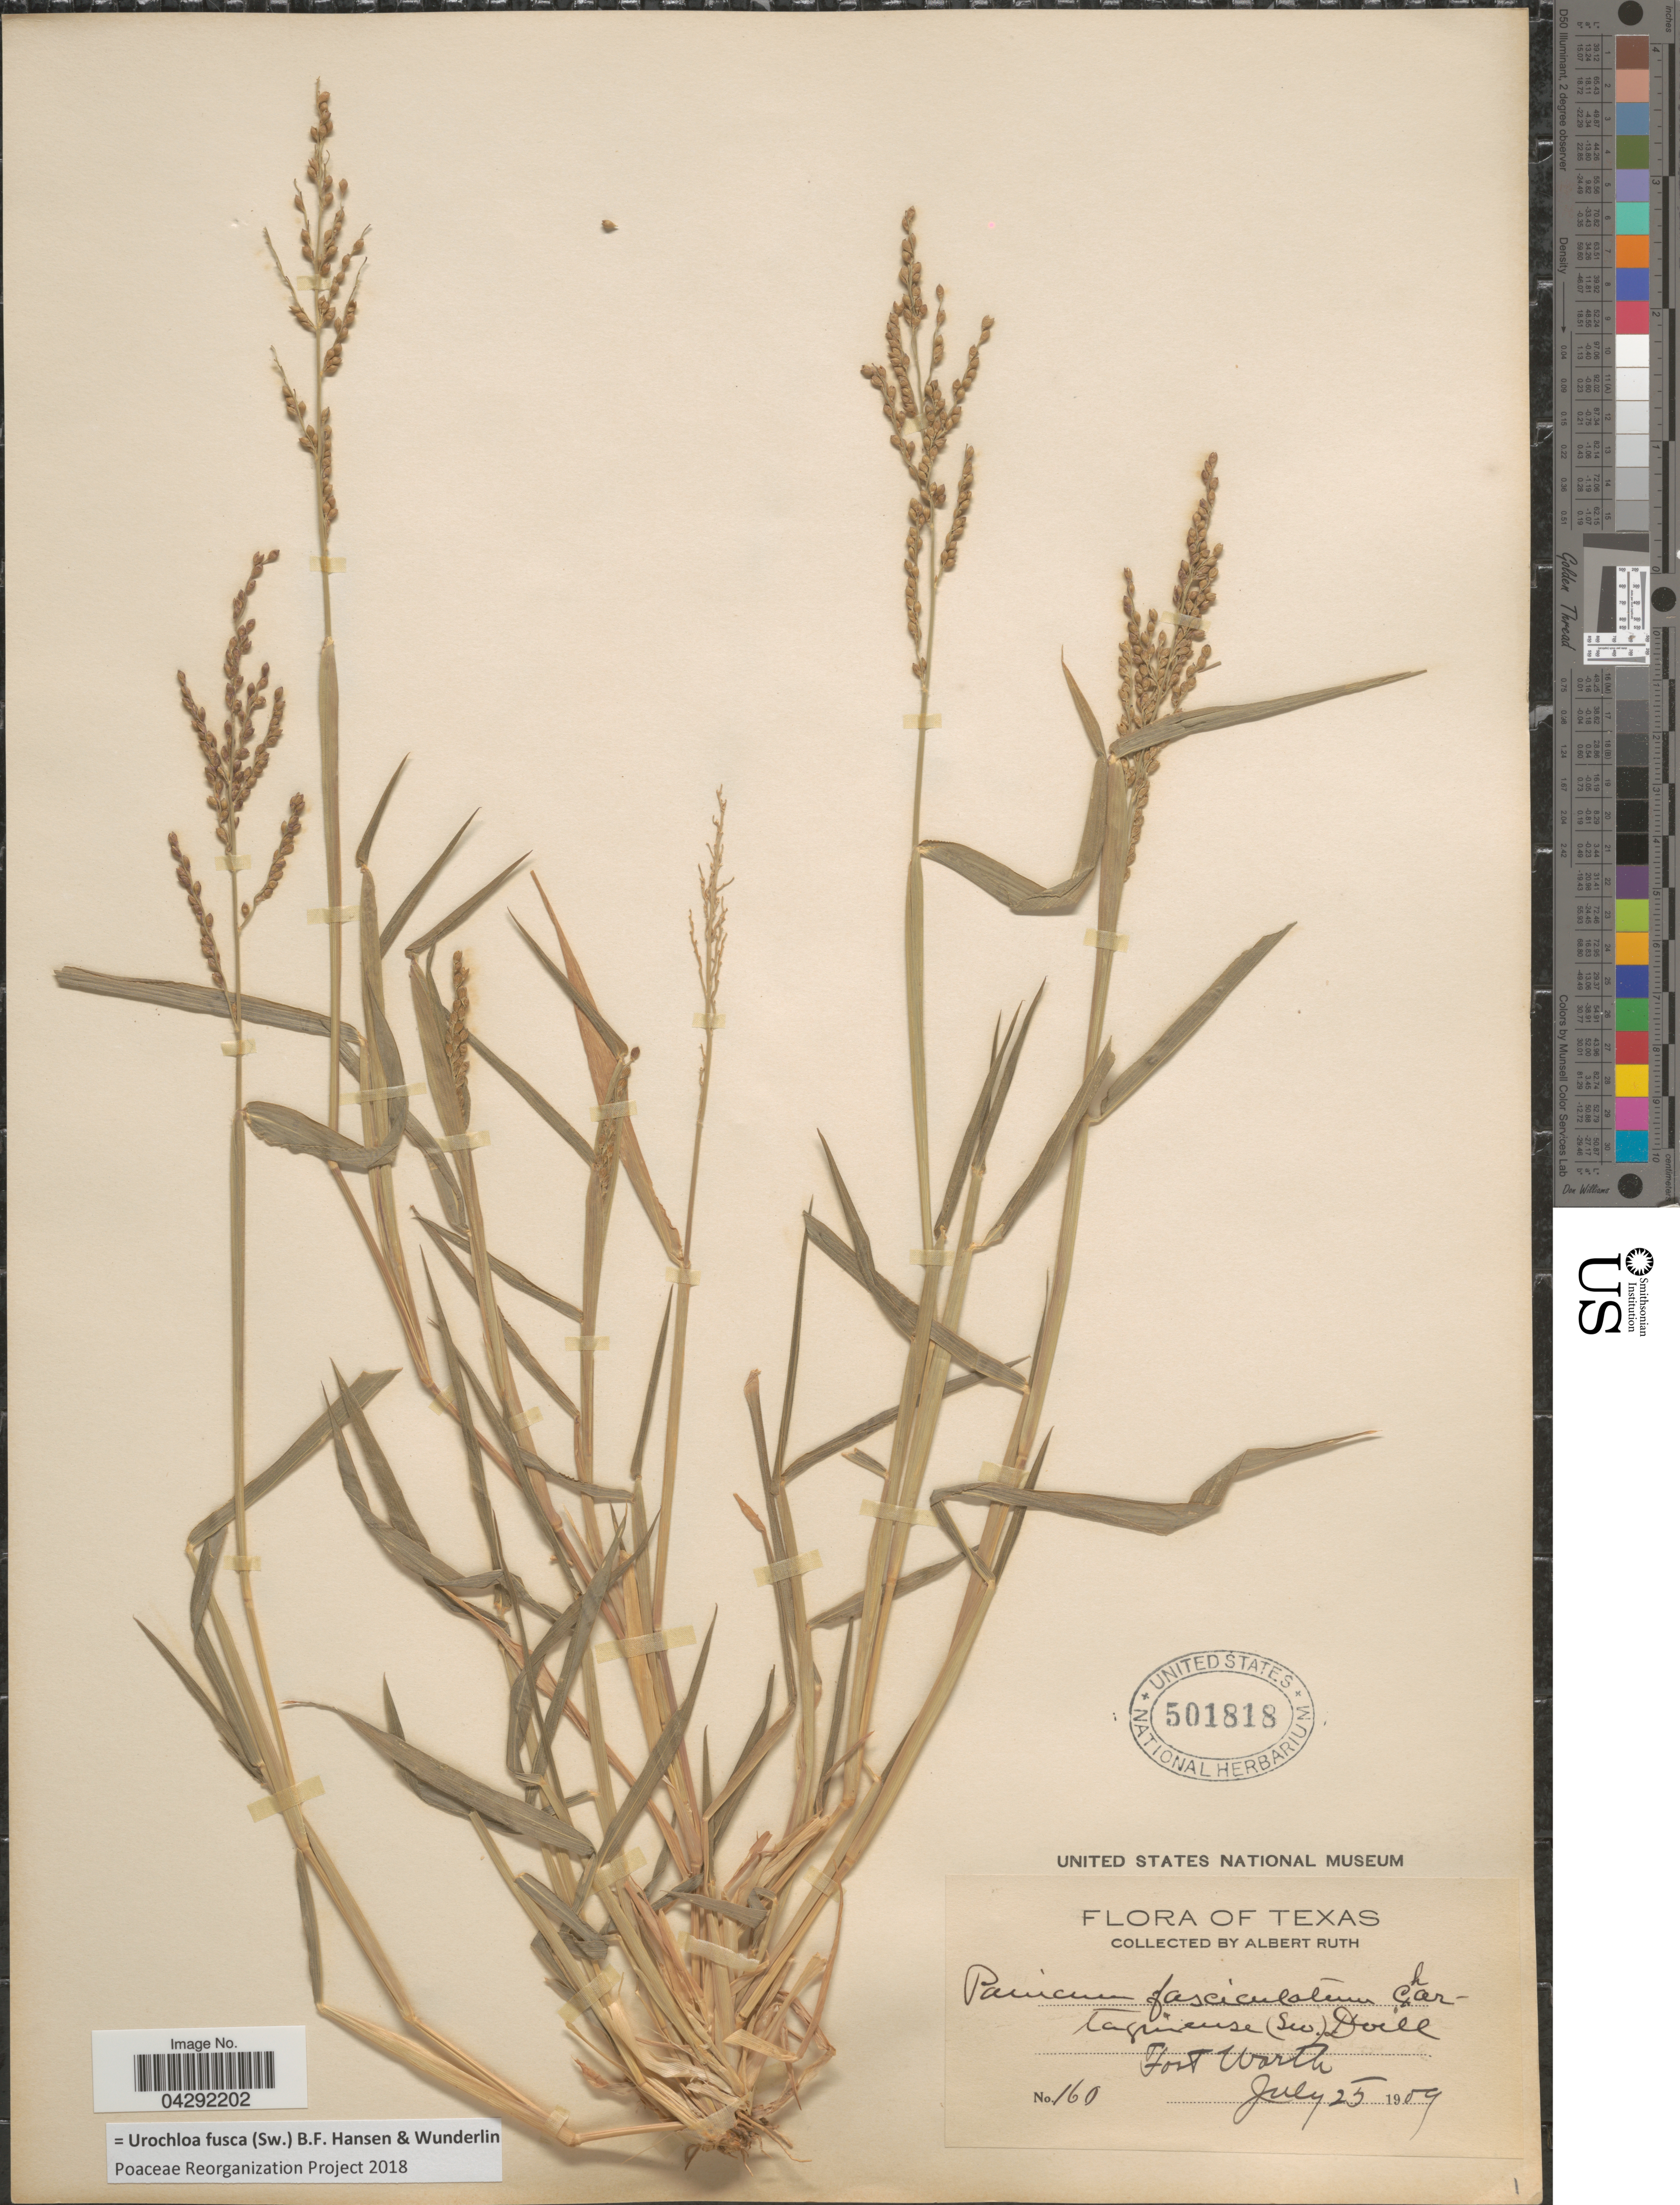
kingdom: Plantae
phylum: Tracheophyta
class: Liliopsida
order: Poales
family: Poaceae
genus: Urochloa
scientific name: Urochloa fusca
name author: (Sw.) B.F. Hansen & Wunderlin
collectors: A. Ruth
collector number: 160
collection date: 1909-07-25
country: United States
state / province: Texas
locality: Fort Worth.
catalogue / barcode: US 501818